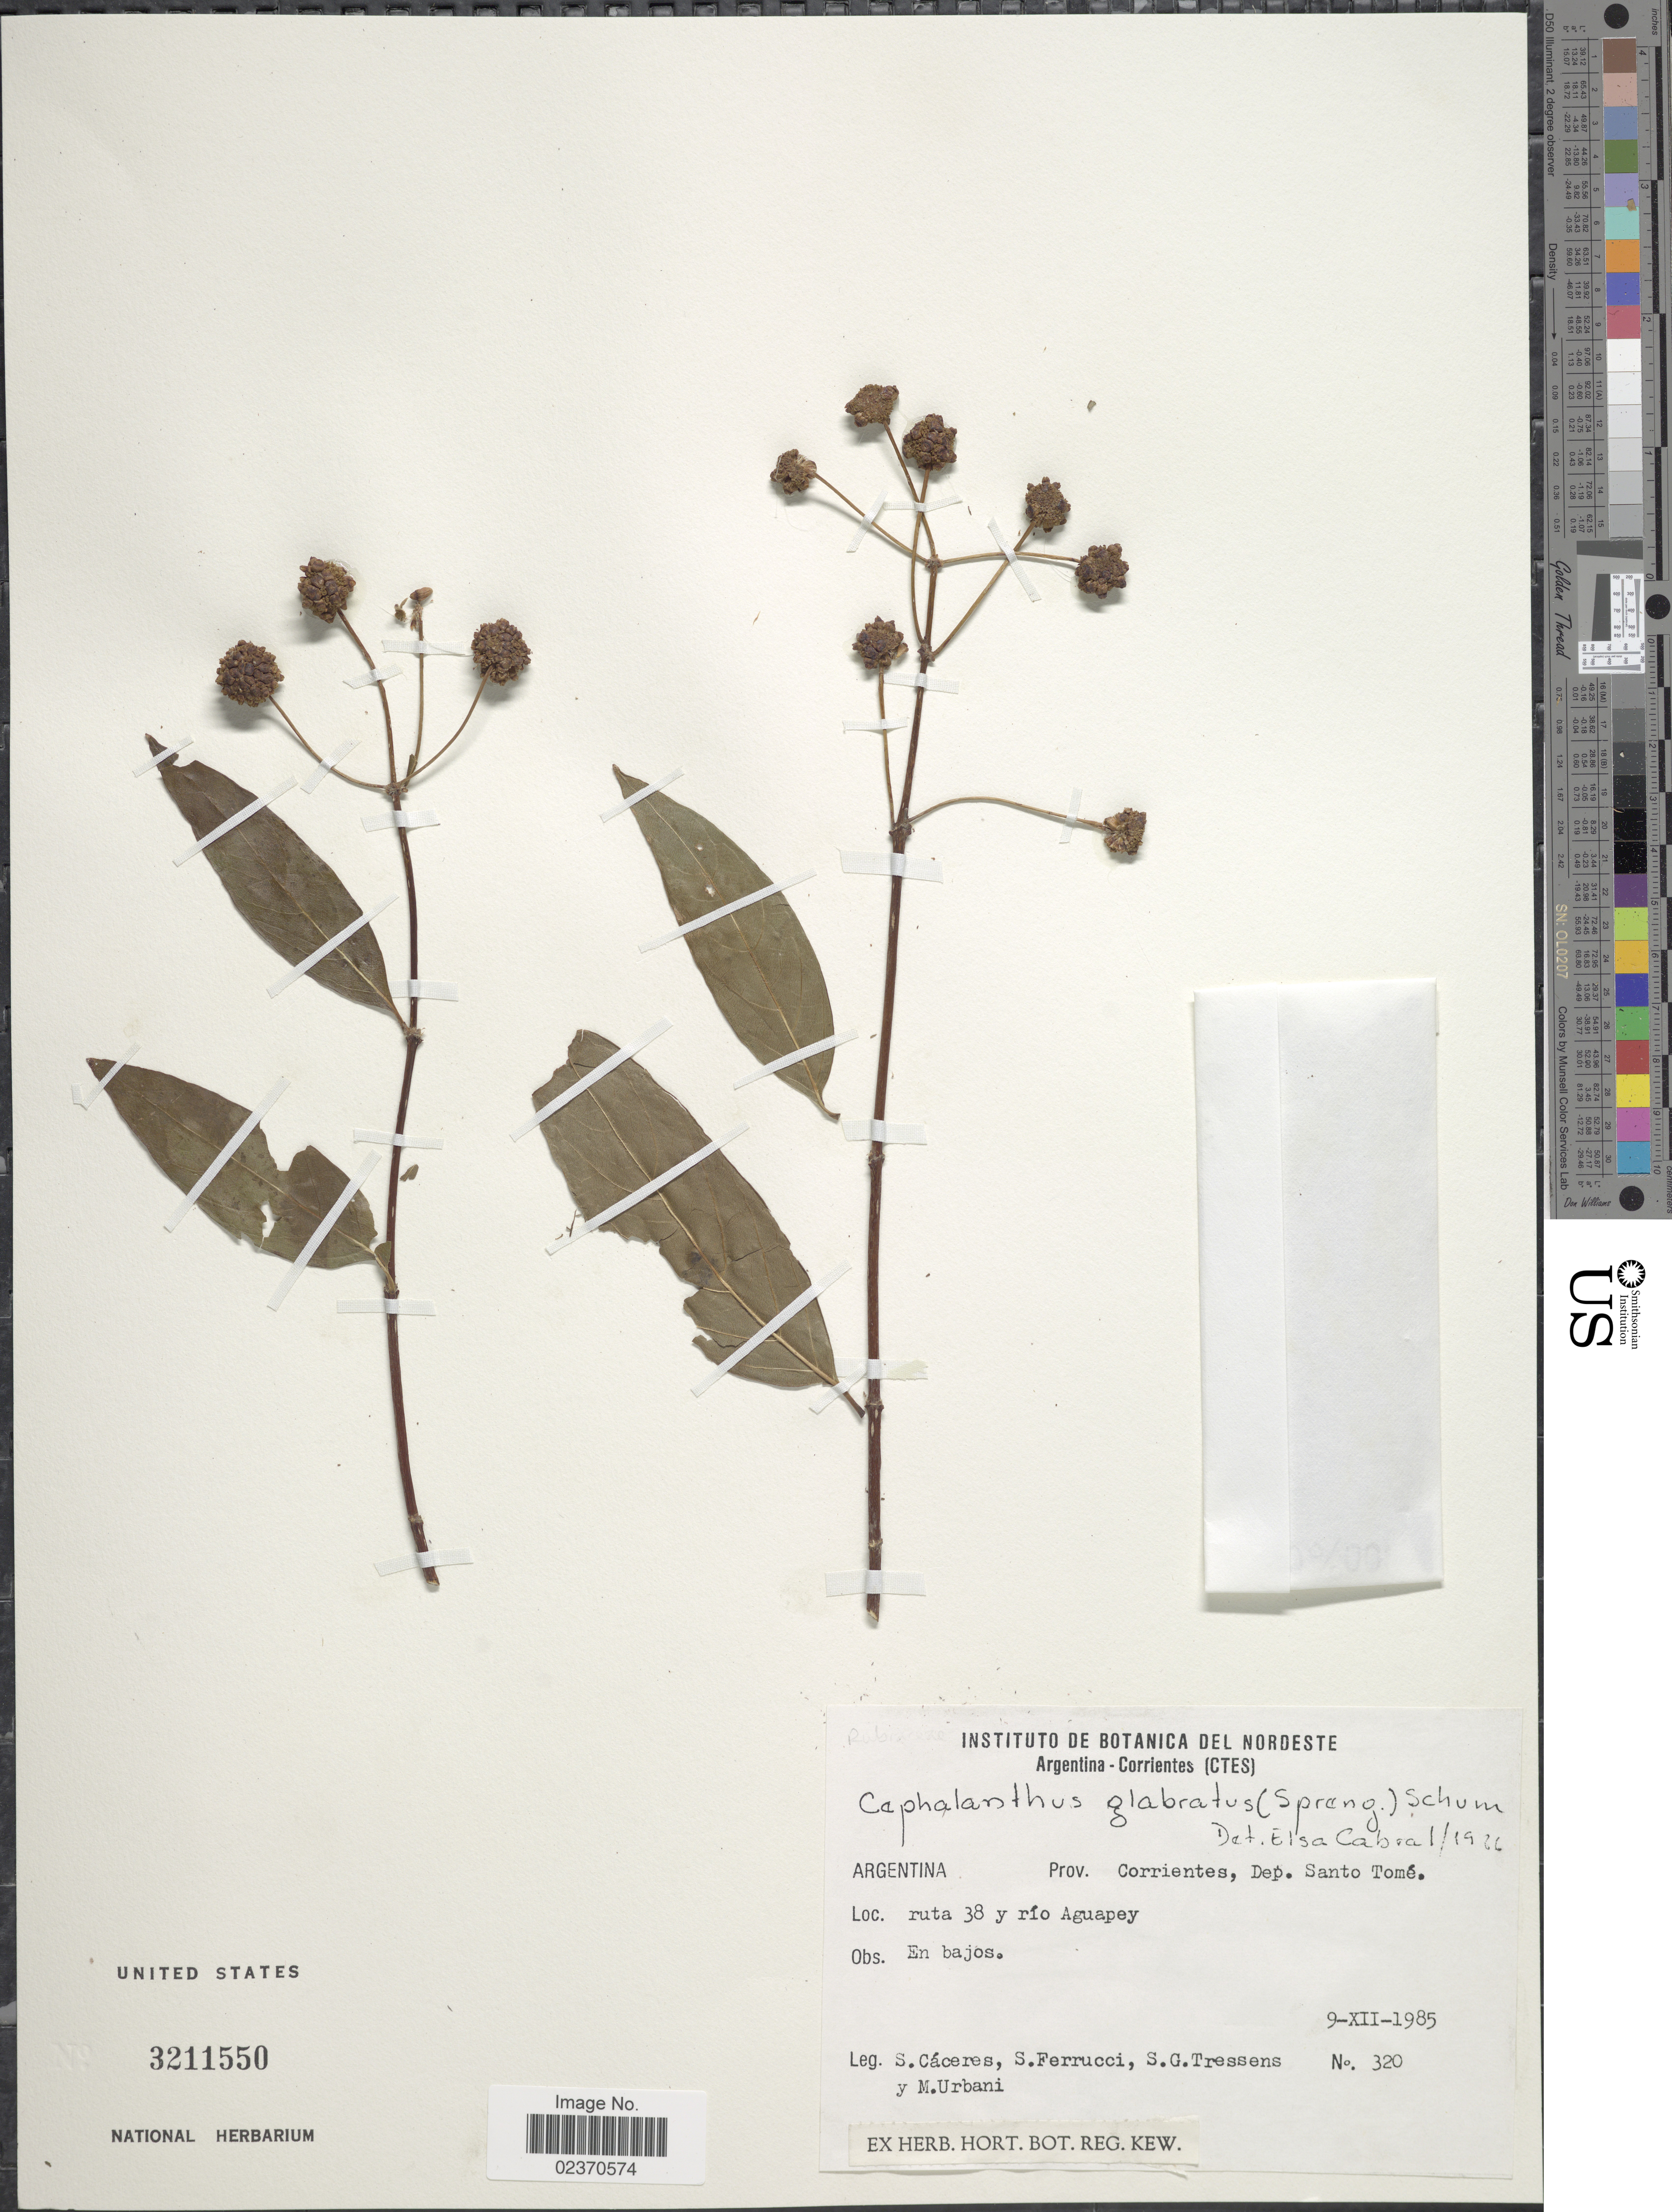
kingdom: Plantae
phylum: Tracheophyta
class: Magnoliopsida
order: Gentianales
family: Rubiaceae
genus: Cephalanthus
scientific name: Cephalanthus glabratus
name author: (Spreng.) K. Schum.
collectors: S. Cáceres, S. Ferrucci, S. Tressens & M. Urbani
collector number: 320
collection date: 1985-12-09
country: Argentina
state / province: Corrientes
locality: Prov. Corrientes, Dep. Santo Tome, Ruta 38 y rio Aguapey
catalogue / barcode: US 3211550